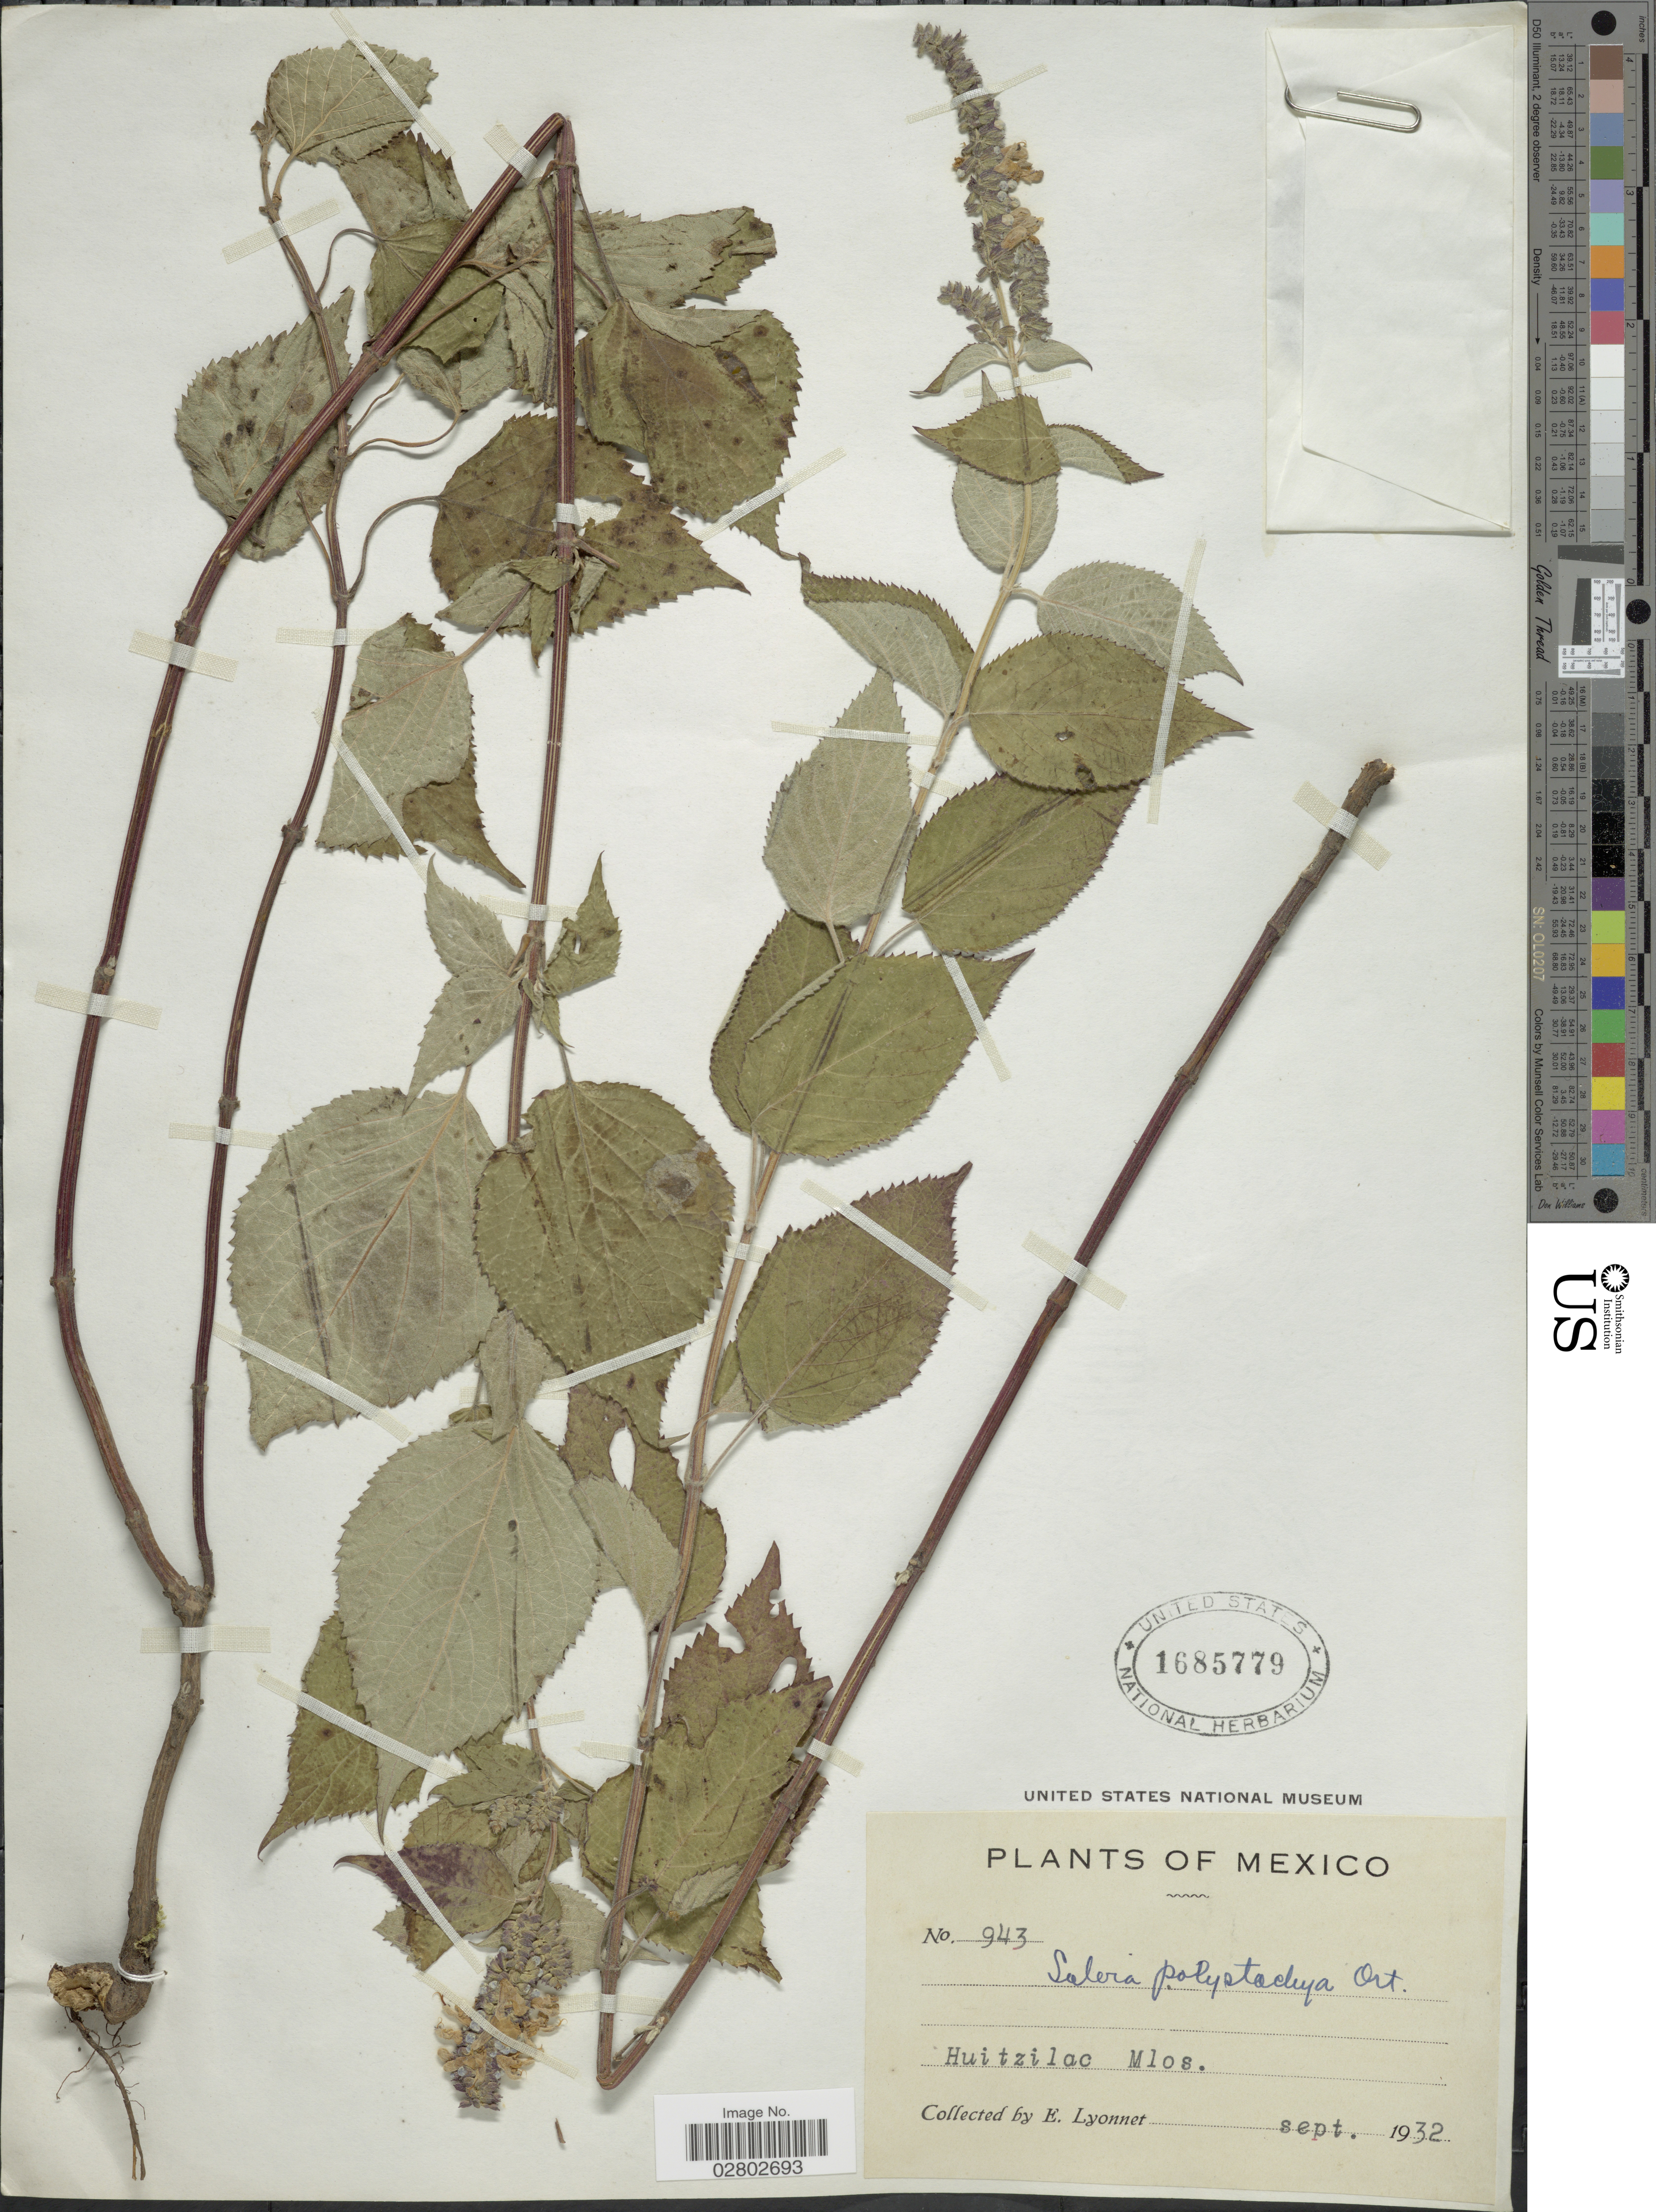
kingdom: Plantae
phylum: Tracheophyta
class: Magnoliopsida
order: Lamiales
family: Lamiaceae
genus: Salvia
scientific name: Salvia polystachya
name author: Cav.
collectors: E. Lyonnet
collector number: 943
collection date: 1932-09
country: Mexico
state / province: Morelos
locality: Huitzilac.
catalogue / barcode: US 1685779